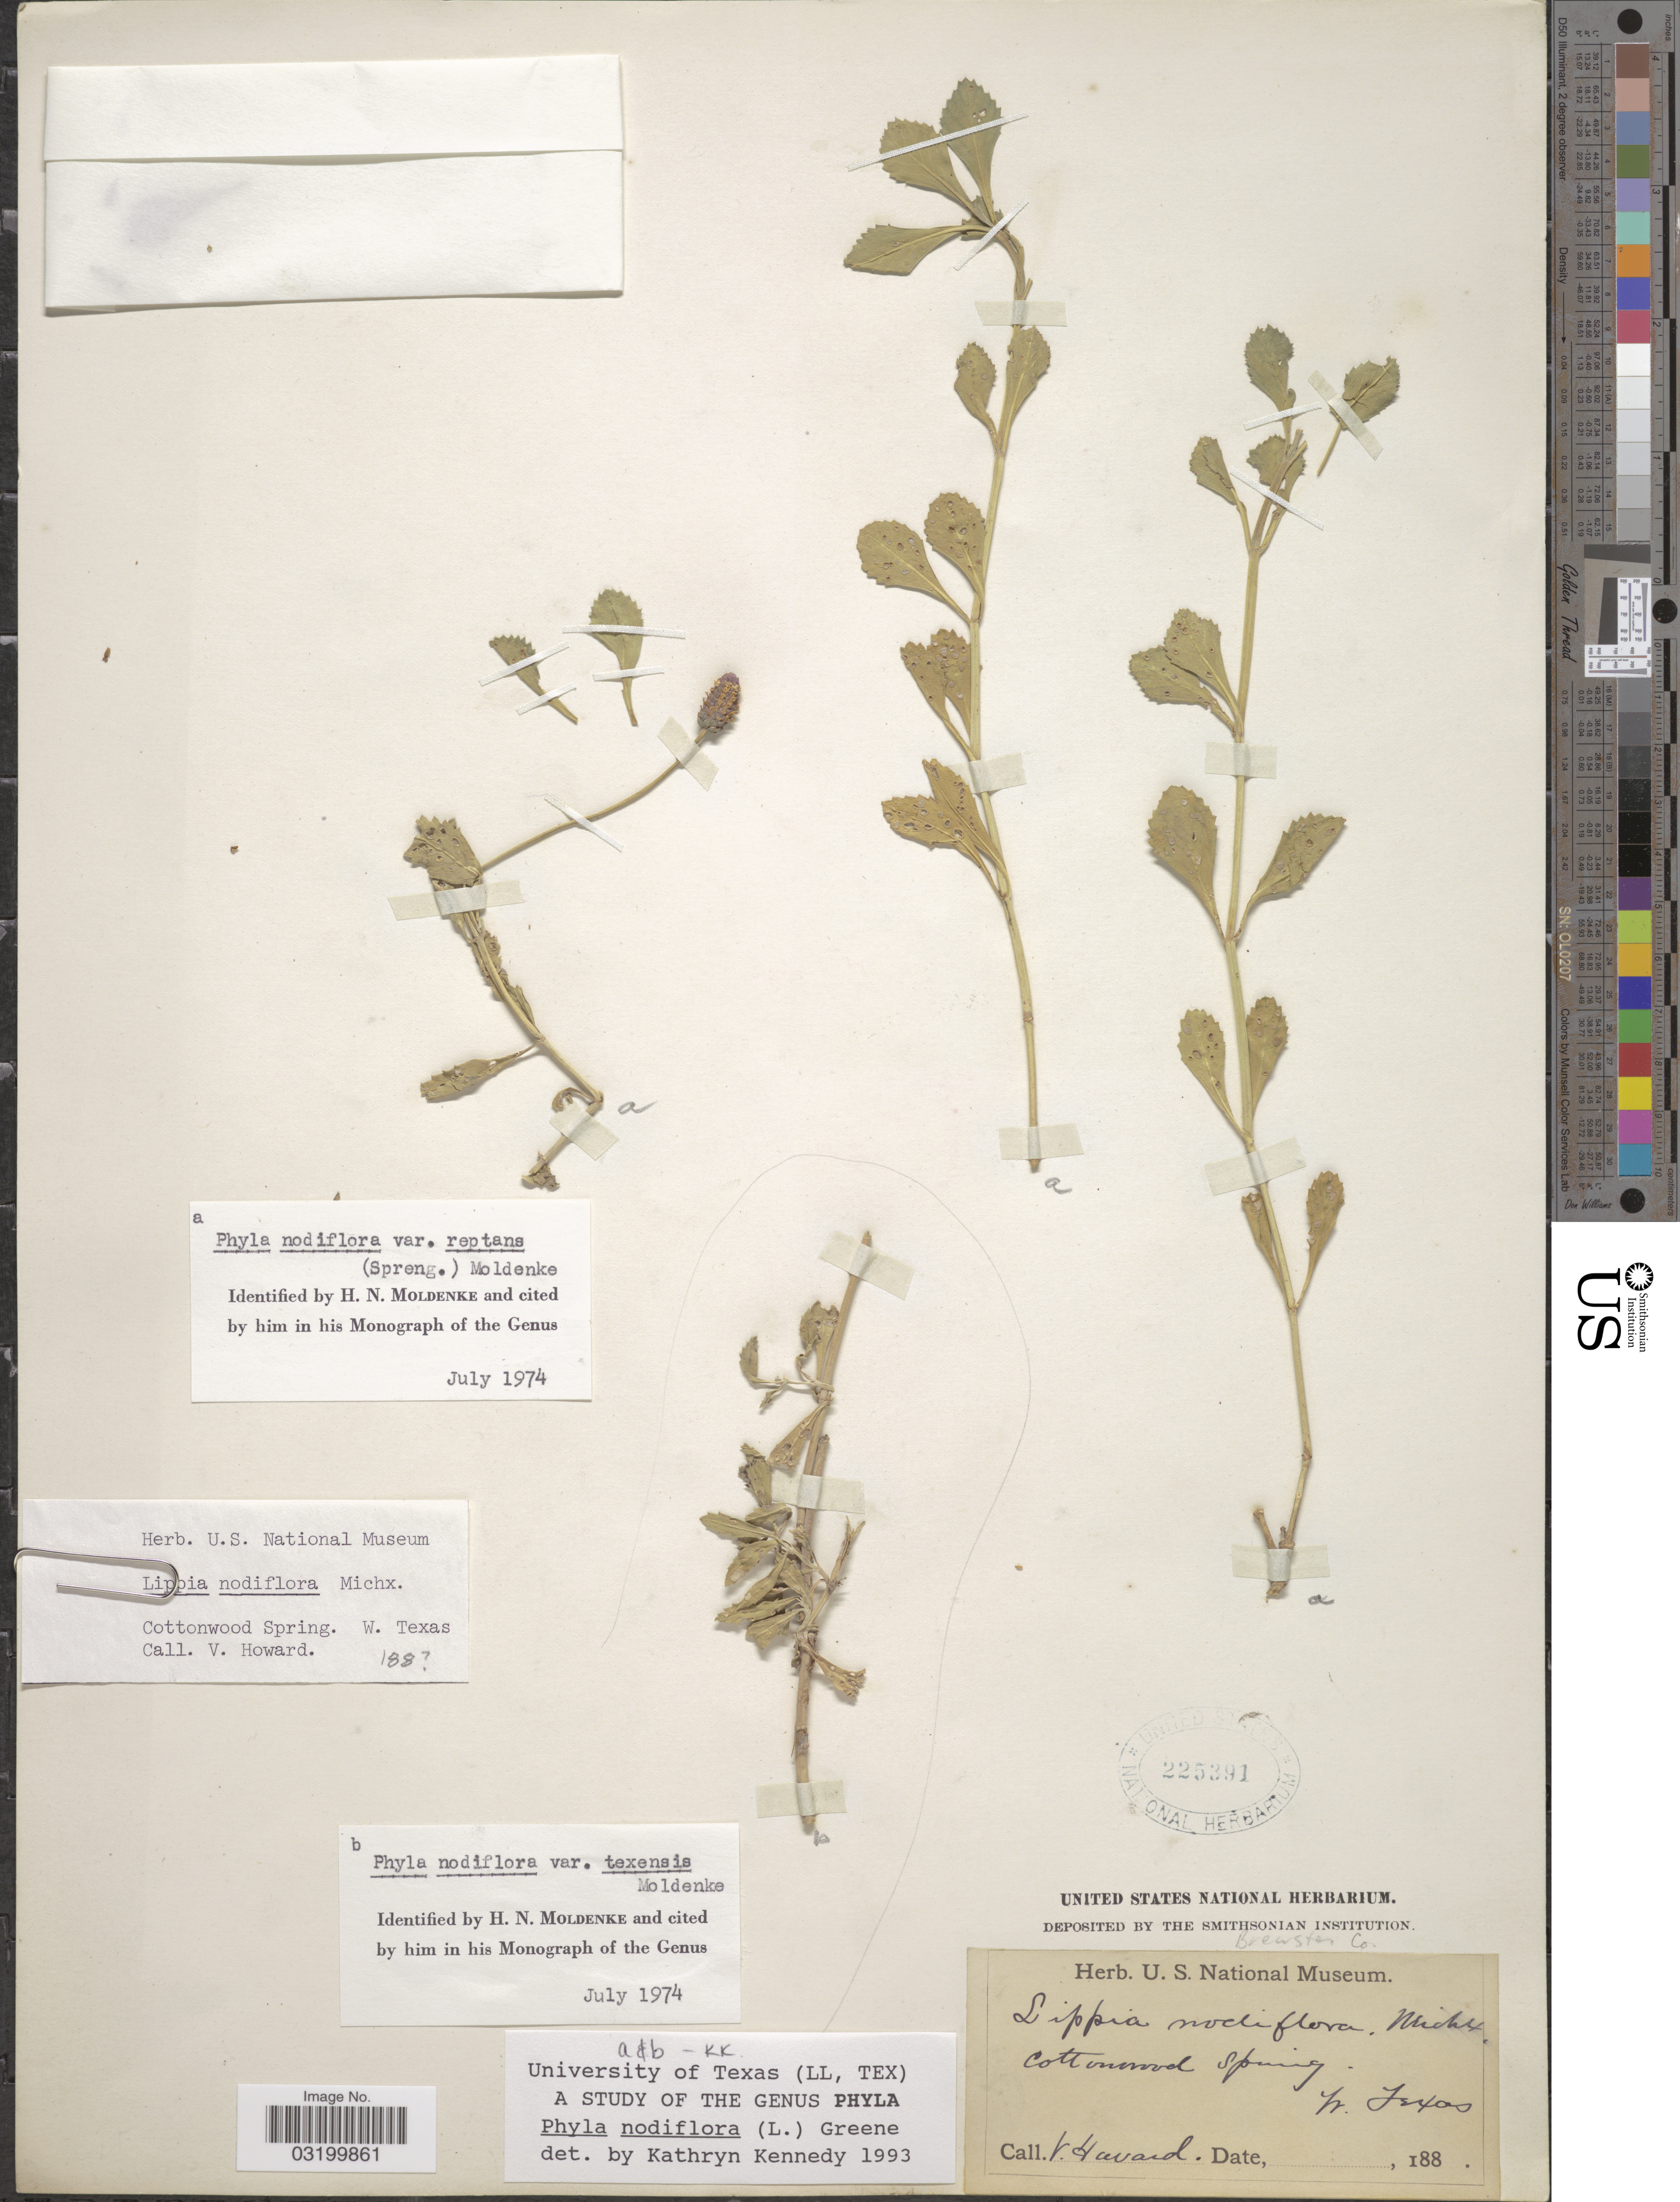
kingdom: Plantae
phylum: Tracheophyta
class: Magnoliopsida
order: Lamiales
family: Verbenaceae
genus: Phyla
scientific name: Phyla nodiflora var. nodiflora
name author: (L.) Greene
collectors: V. Havard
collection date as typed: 188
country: United States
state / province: Texas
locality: Brewster Co. Cottonwood Spring. W. Texas.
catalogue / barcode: US 225391